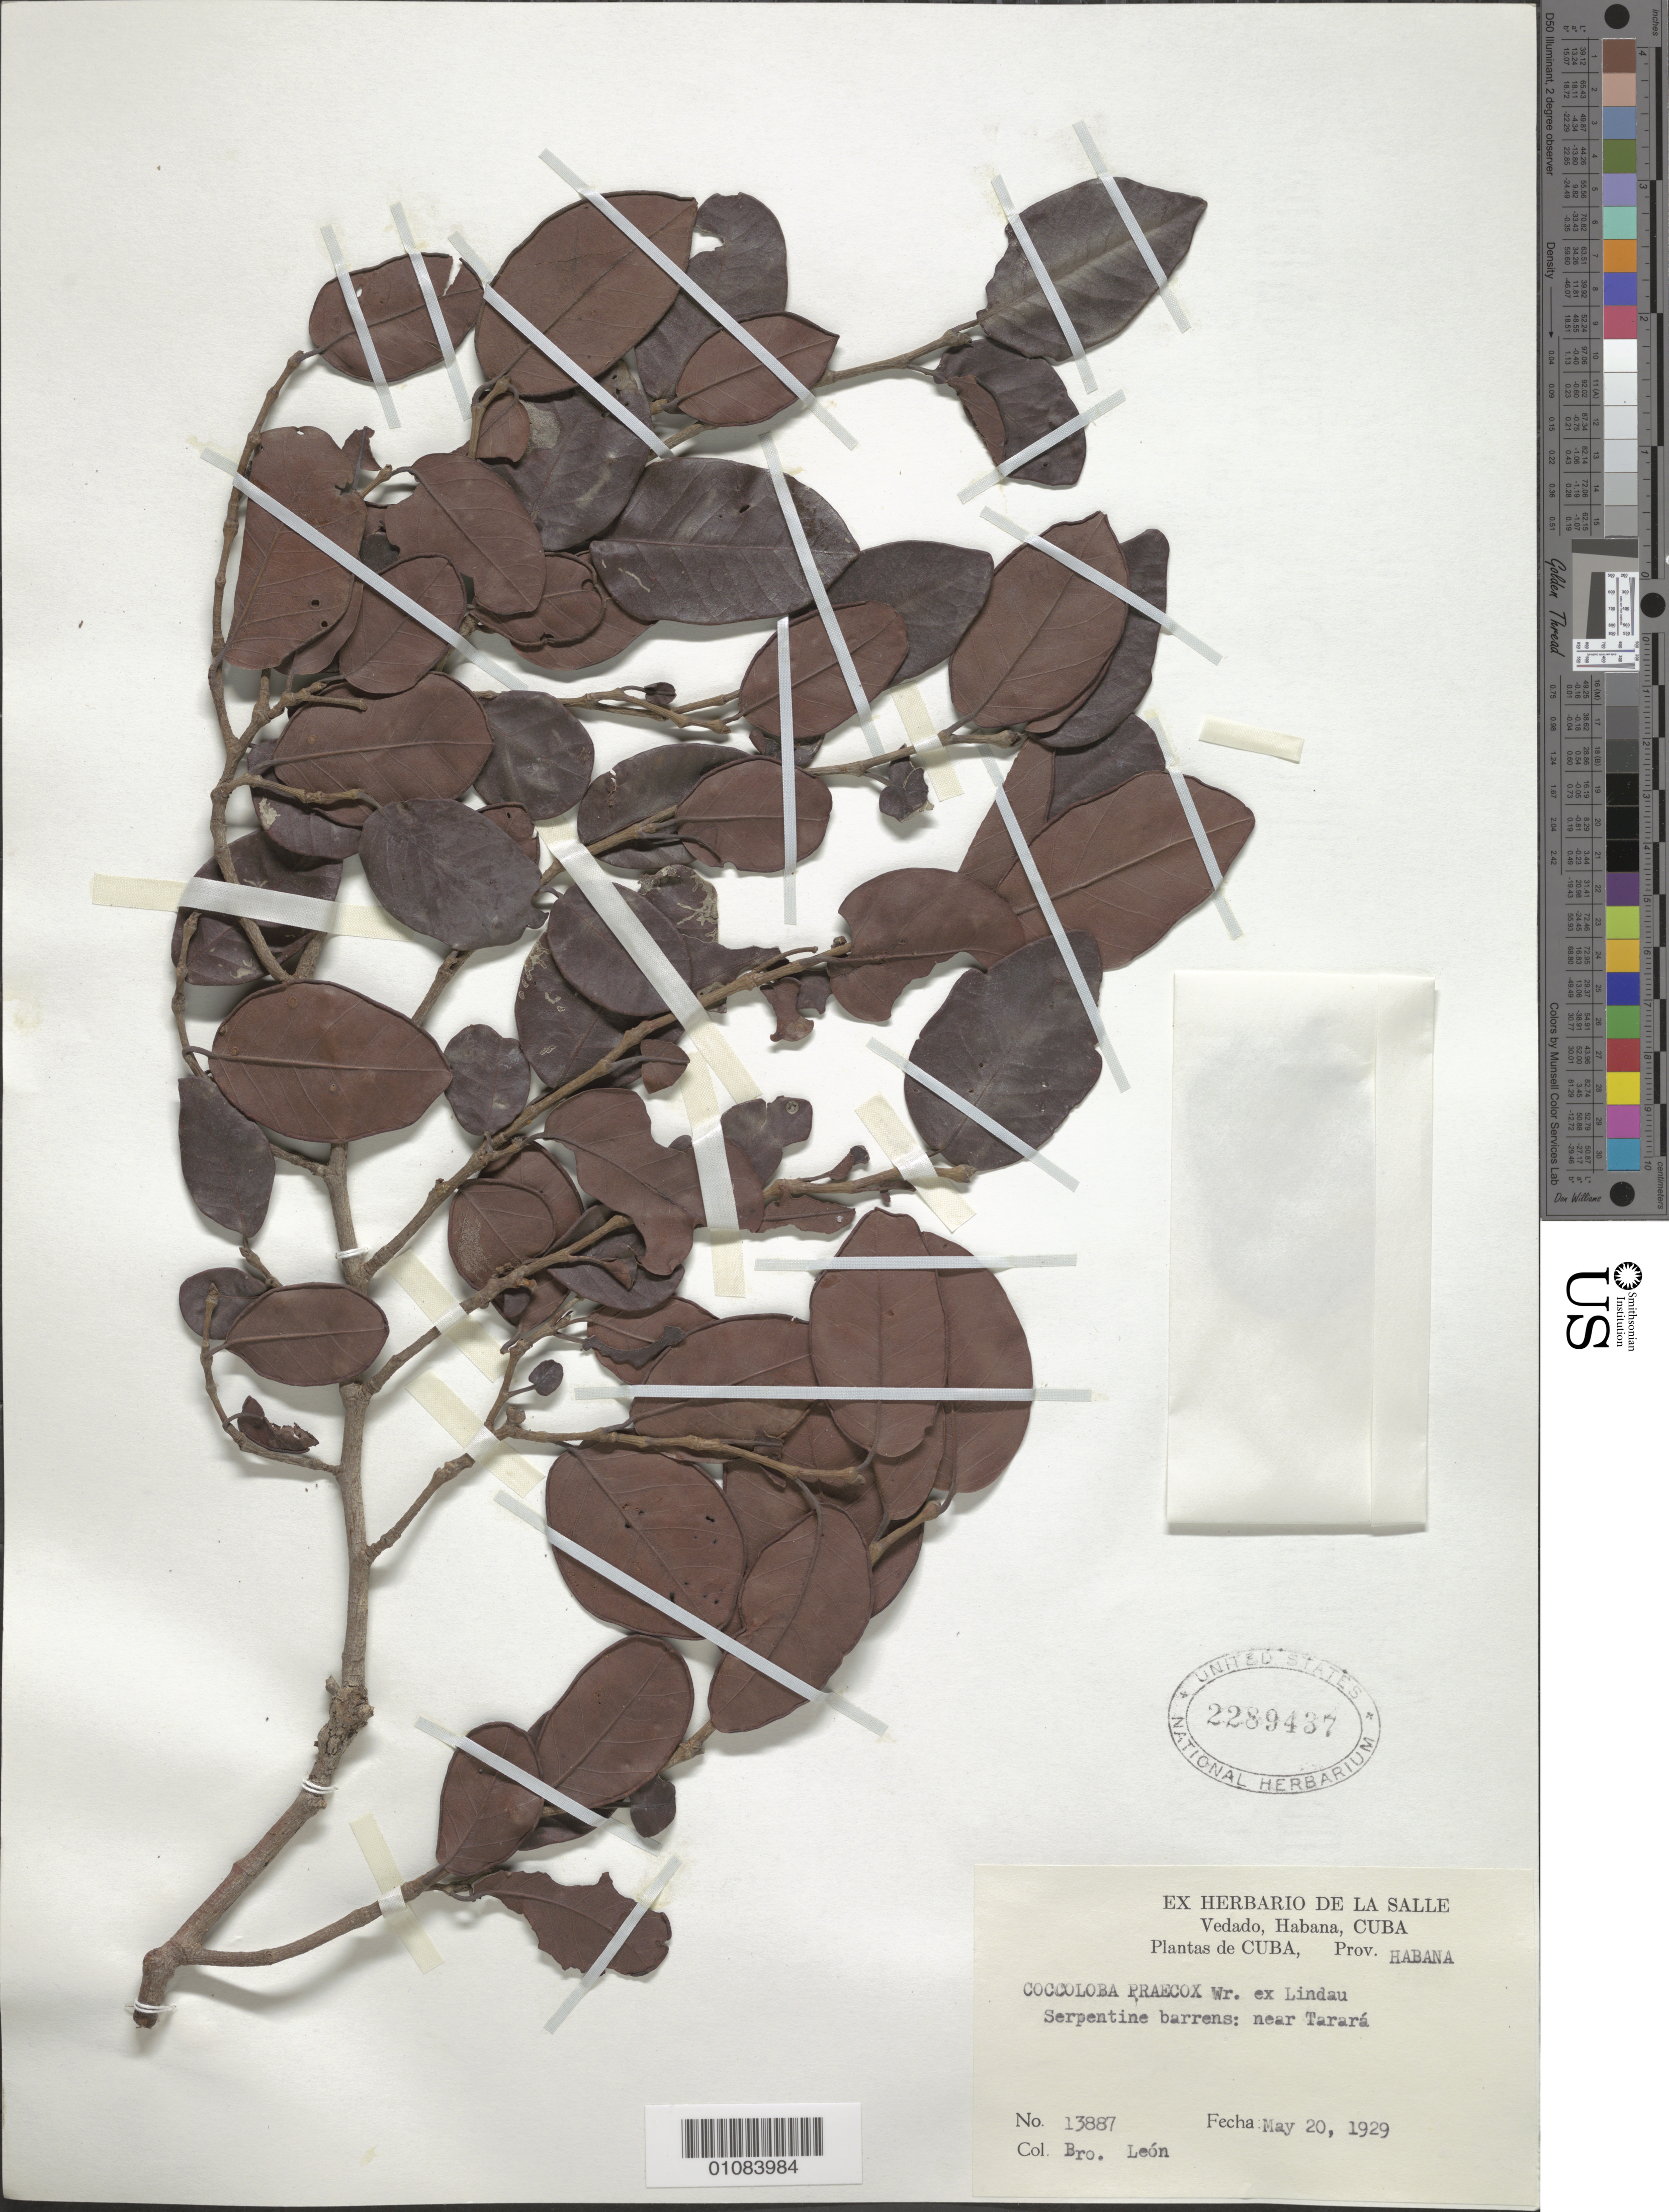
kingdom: Plantae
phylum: Tracheophyta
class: Magnoliopsida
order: Caryophyllales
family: Polygonaceae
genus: Coccoloba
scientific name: Coccoloba praecox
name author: C. Wright ex Lindau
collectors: Bro. León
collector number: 13887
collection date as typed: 20 May 1929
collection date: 1929-05-20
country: Cuba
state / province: La Habana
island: Cuba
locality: Serpentine barrens: near Tarara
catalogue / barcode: US 2289437